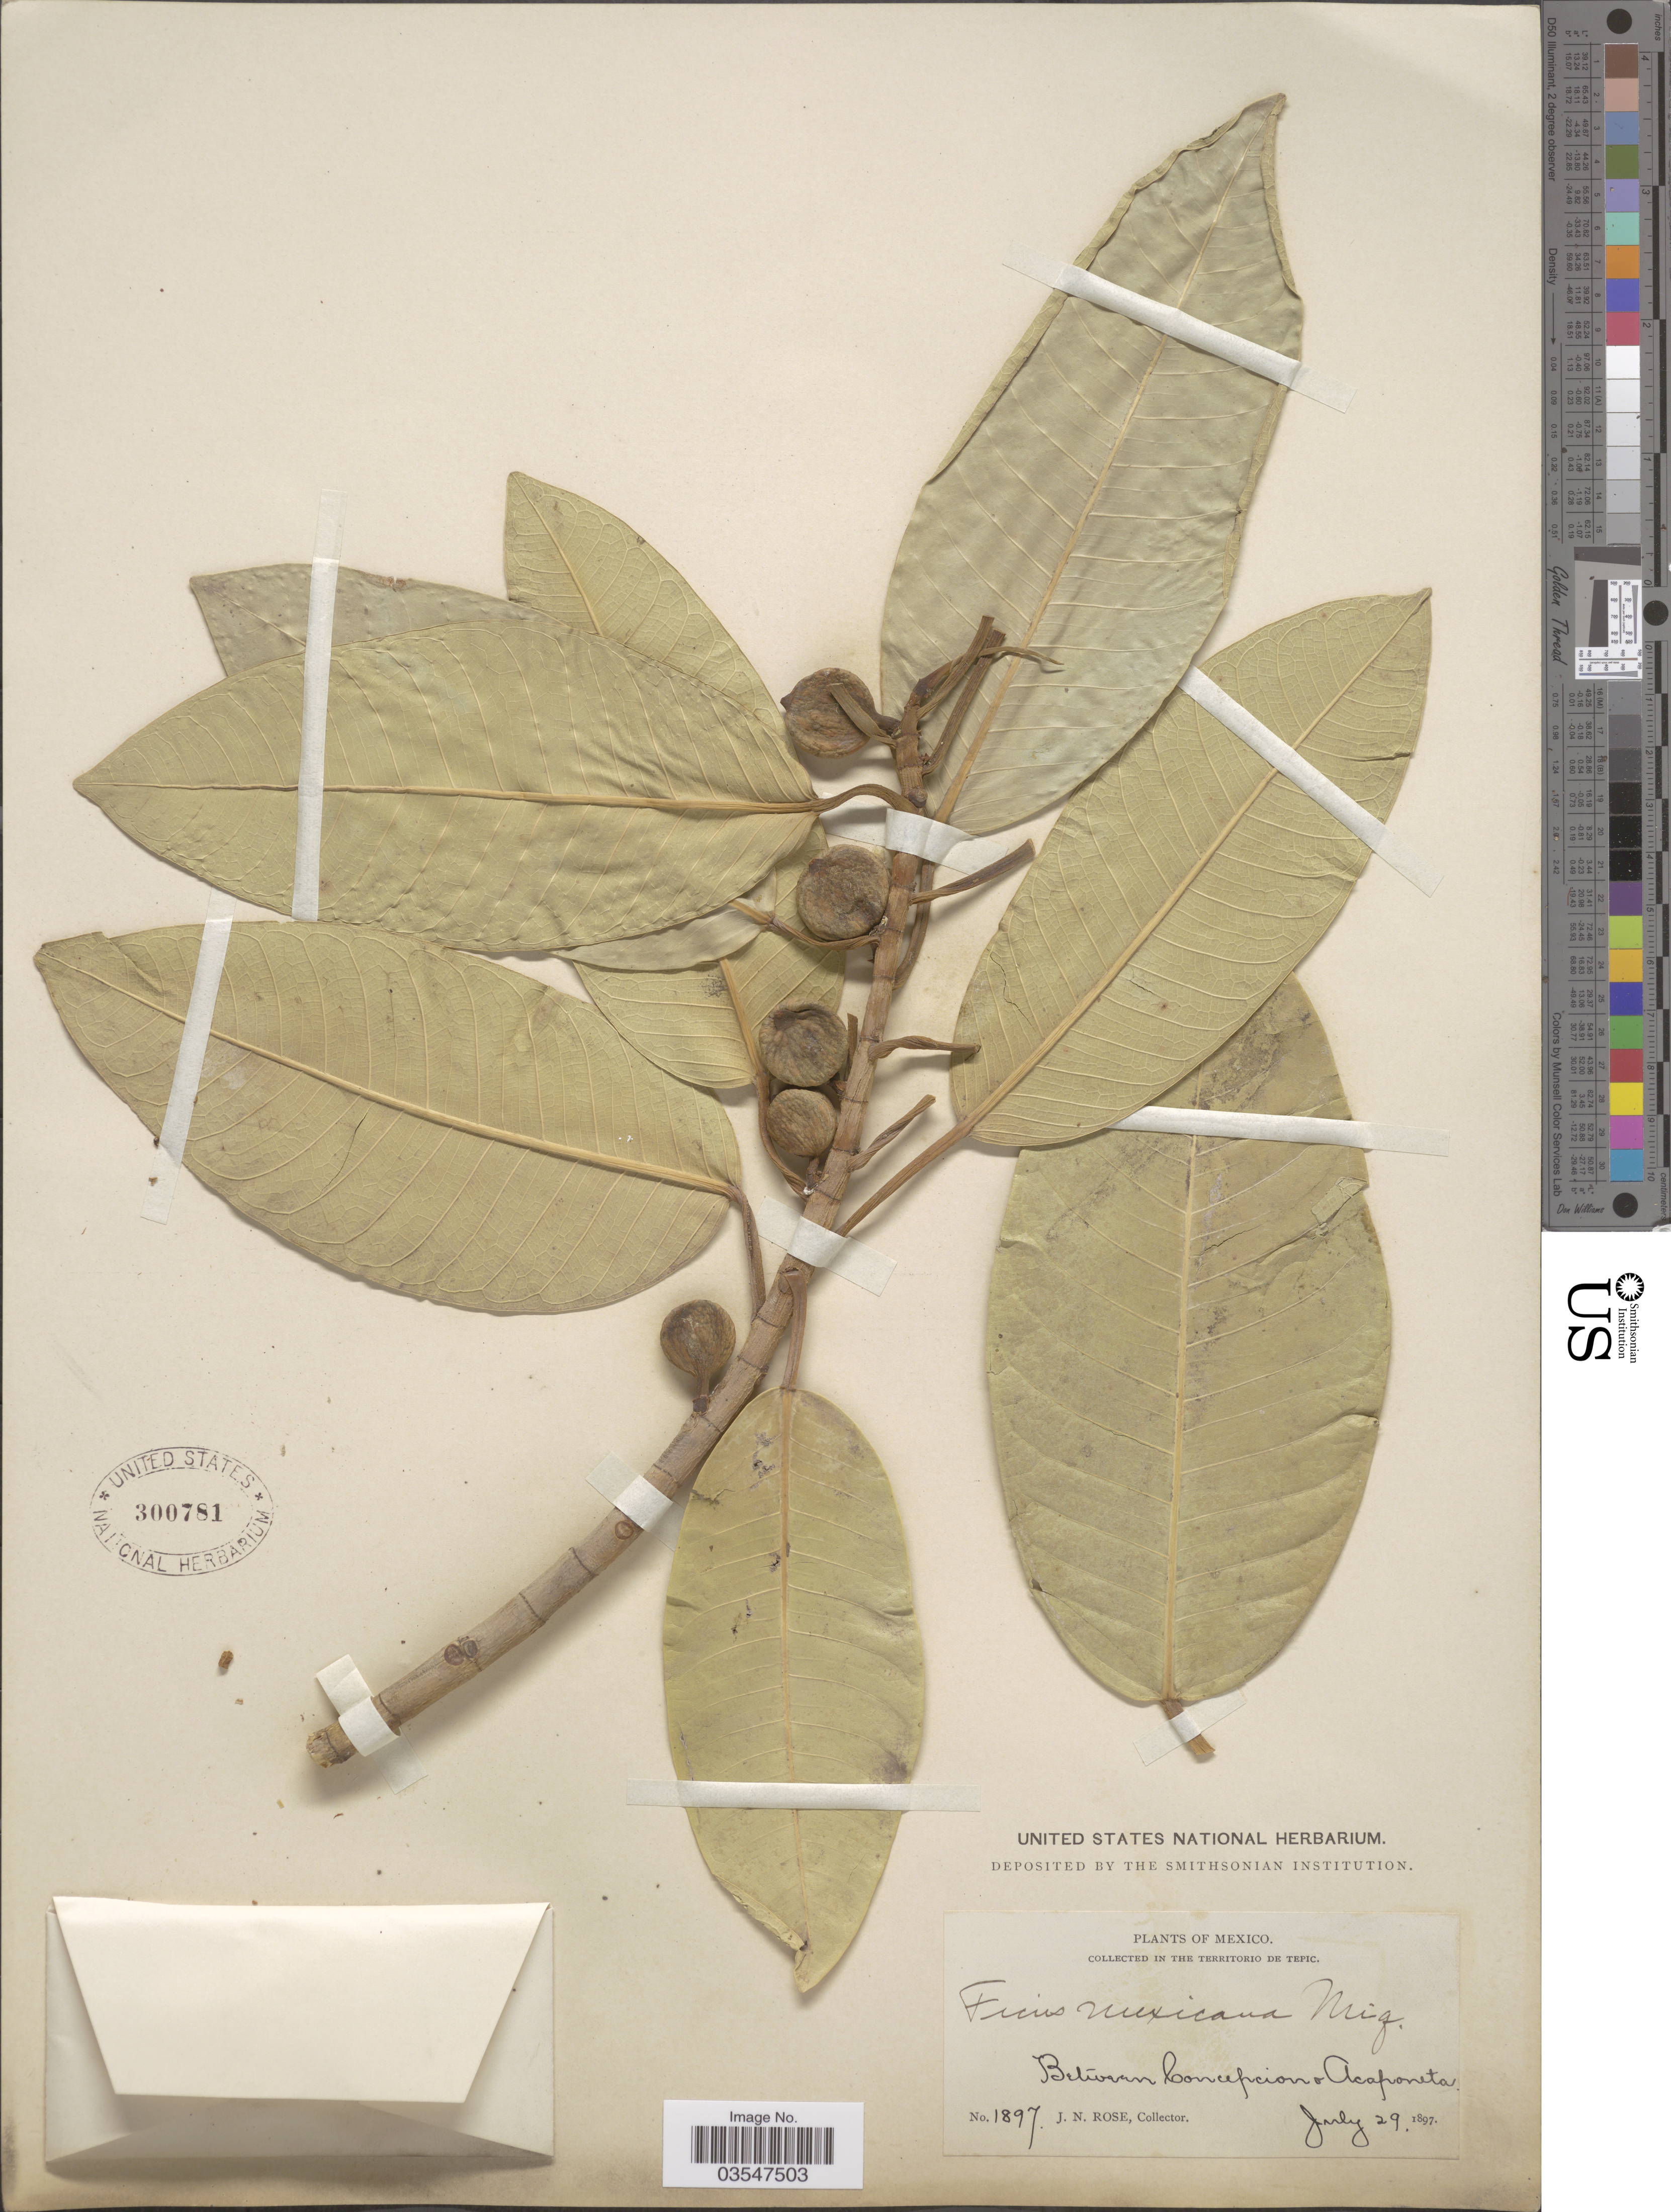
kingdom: Plantae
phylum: Tracheophyta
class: Magnoliopsida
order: Rosales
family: Moraceae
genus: Ficus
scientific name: Ficus mexicana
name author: (Miq.) Miq.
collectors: J. N. Rose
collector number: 1897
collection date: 1897-07-29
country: Mexico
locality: In The territorio de Tepic. Between Concepcion & Acaponeta.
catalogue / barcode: US 300781